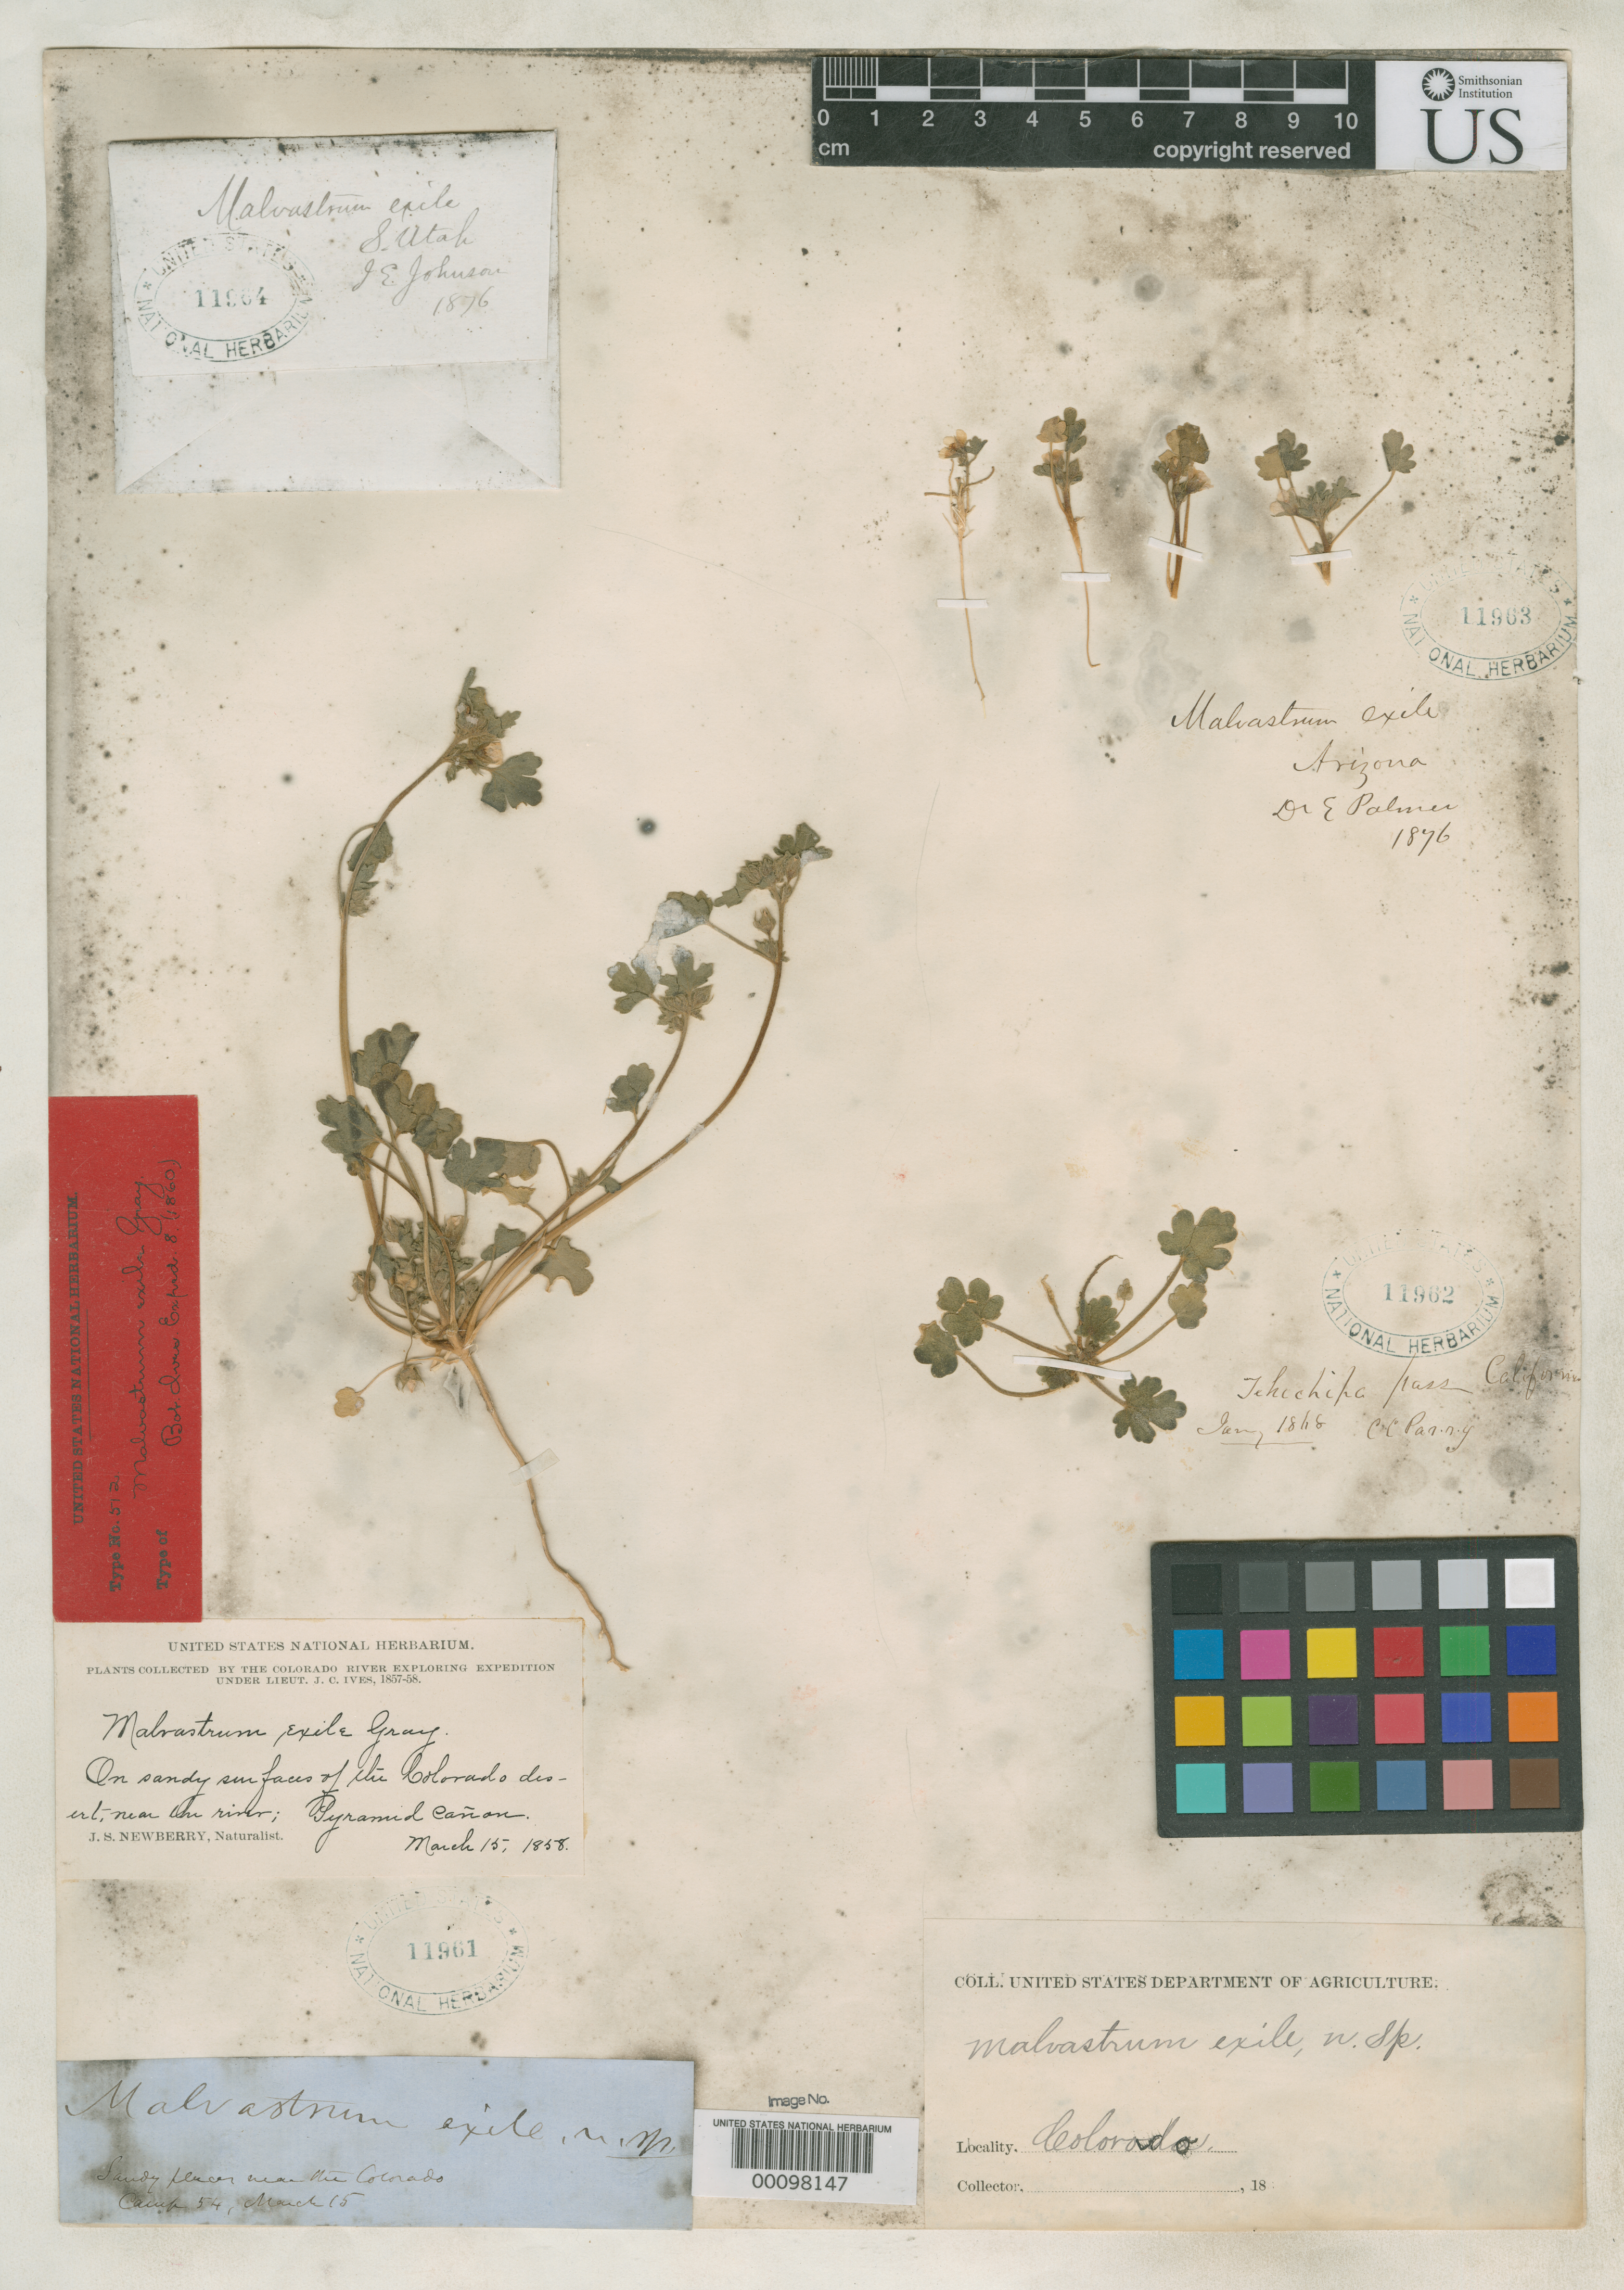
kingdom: Plantae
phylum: Tracheophyta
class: Magnoliopsida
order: Malvales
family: Malvaceae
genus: Malvastrum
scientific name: Malvastrum exile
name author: A. Gray in Ives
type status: Isotype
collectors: J. S. Newberry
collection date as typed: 15 Mar 1885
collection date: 1885-03-15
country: United States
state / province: Colorado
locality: Pyramid Canyon.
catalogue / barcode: US 11961